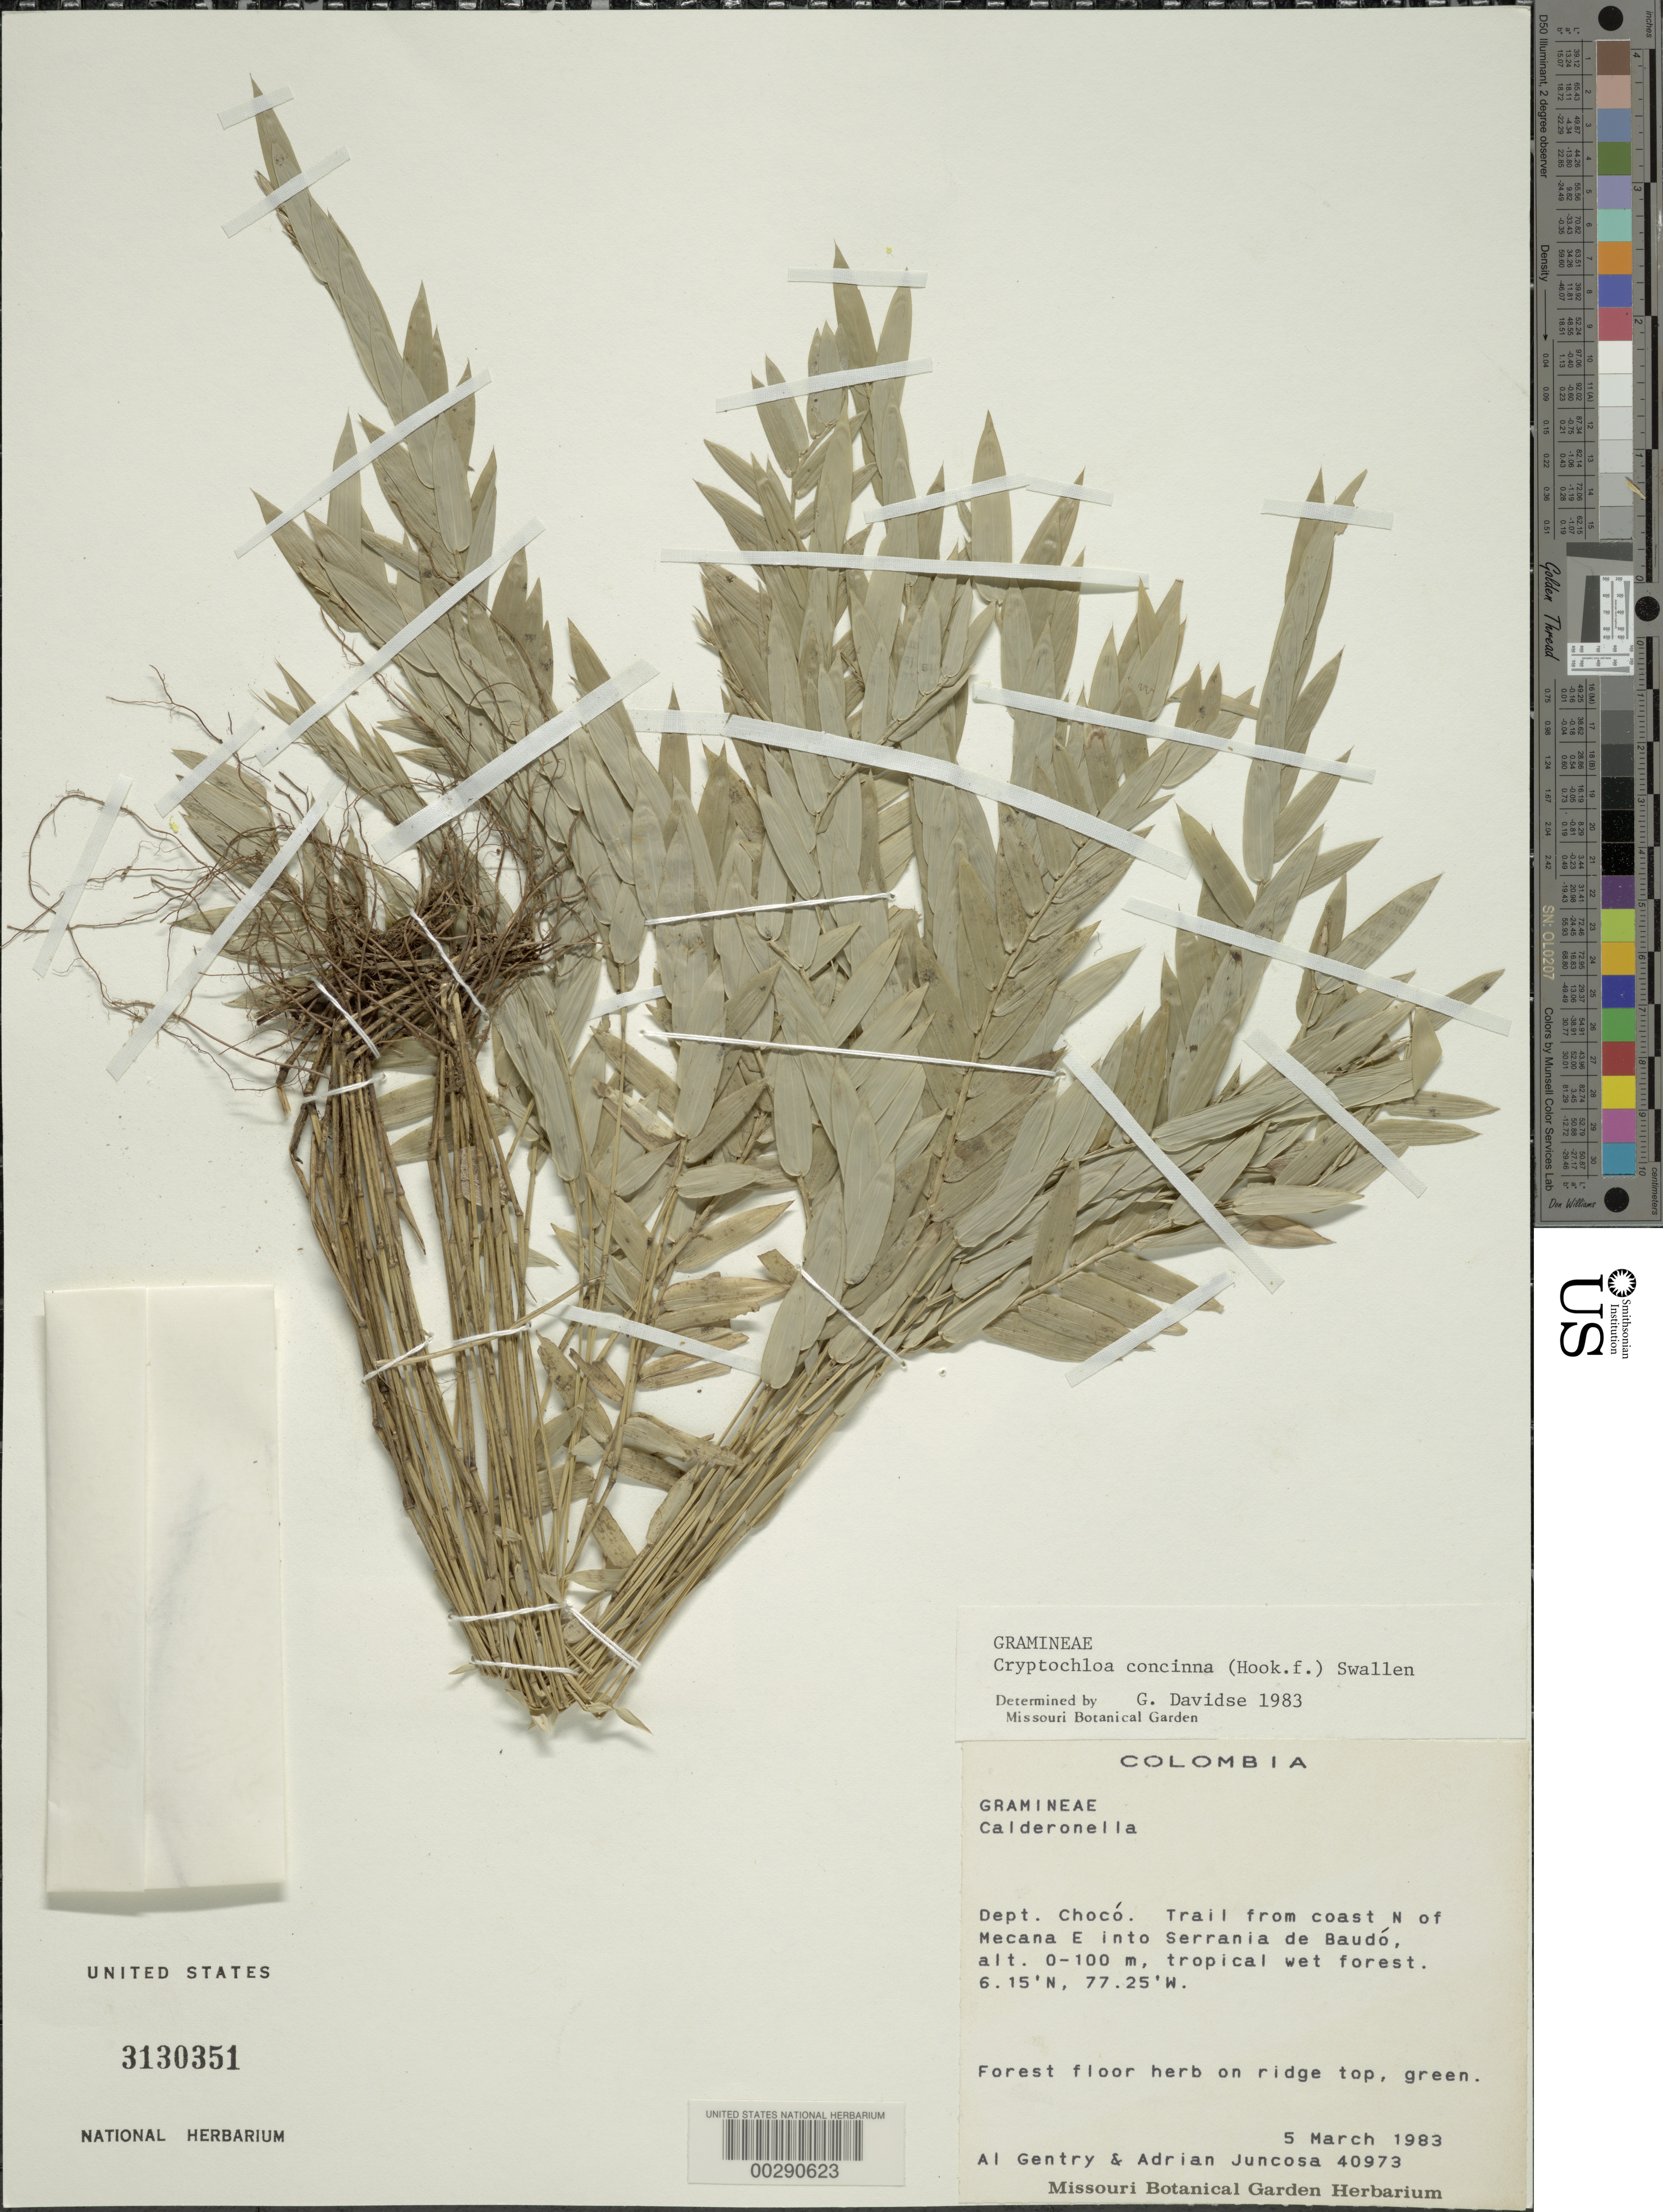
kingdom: Plantae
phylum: Tracheophyta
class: Liliopsida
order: Poales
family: Poaceae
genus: Cryptochloa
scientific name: Cryptochloa concinna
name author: (Hook. f.) Swallen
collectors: A. H. Gentry & A. Juncosa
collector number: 40973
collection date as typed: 05 Mar 1983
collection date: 1983-03-05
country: Colombia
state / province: Chocó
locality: Trail from coast N of MeCana into Serrania de Baudo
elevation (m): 0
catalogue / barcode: US 3130351